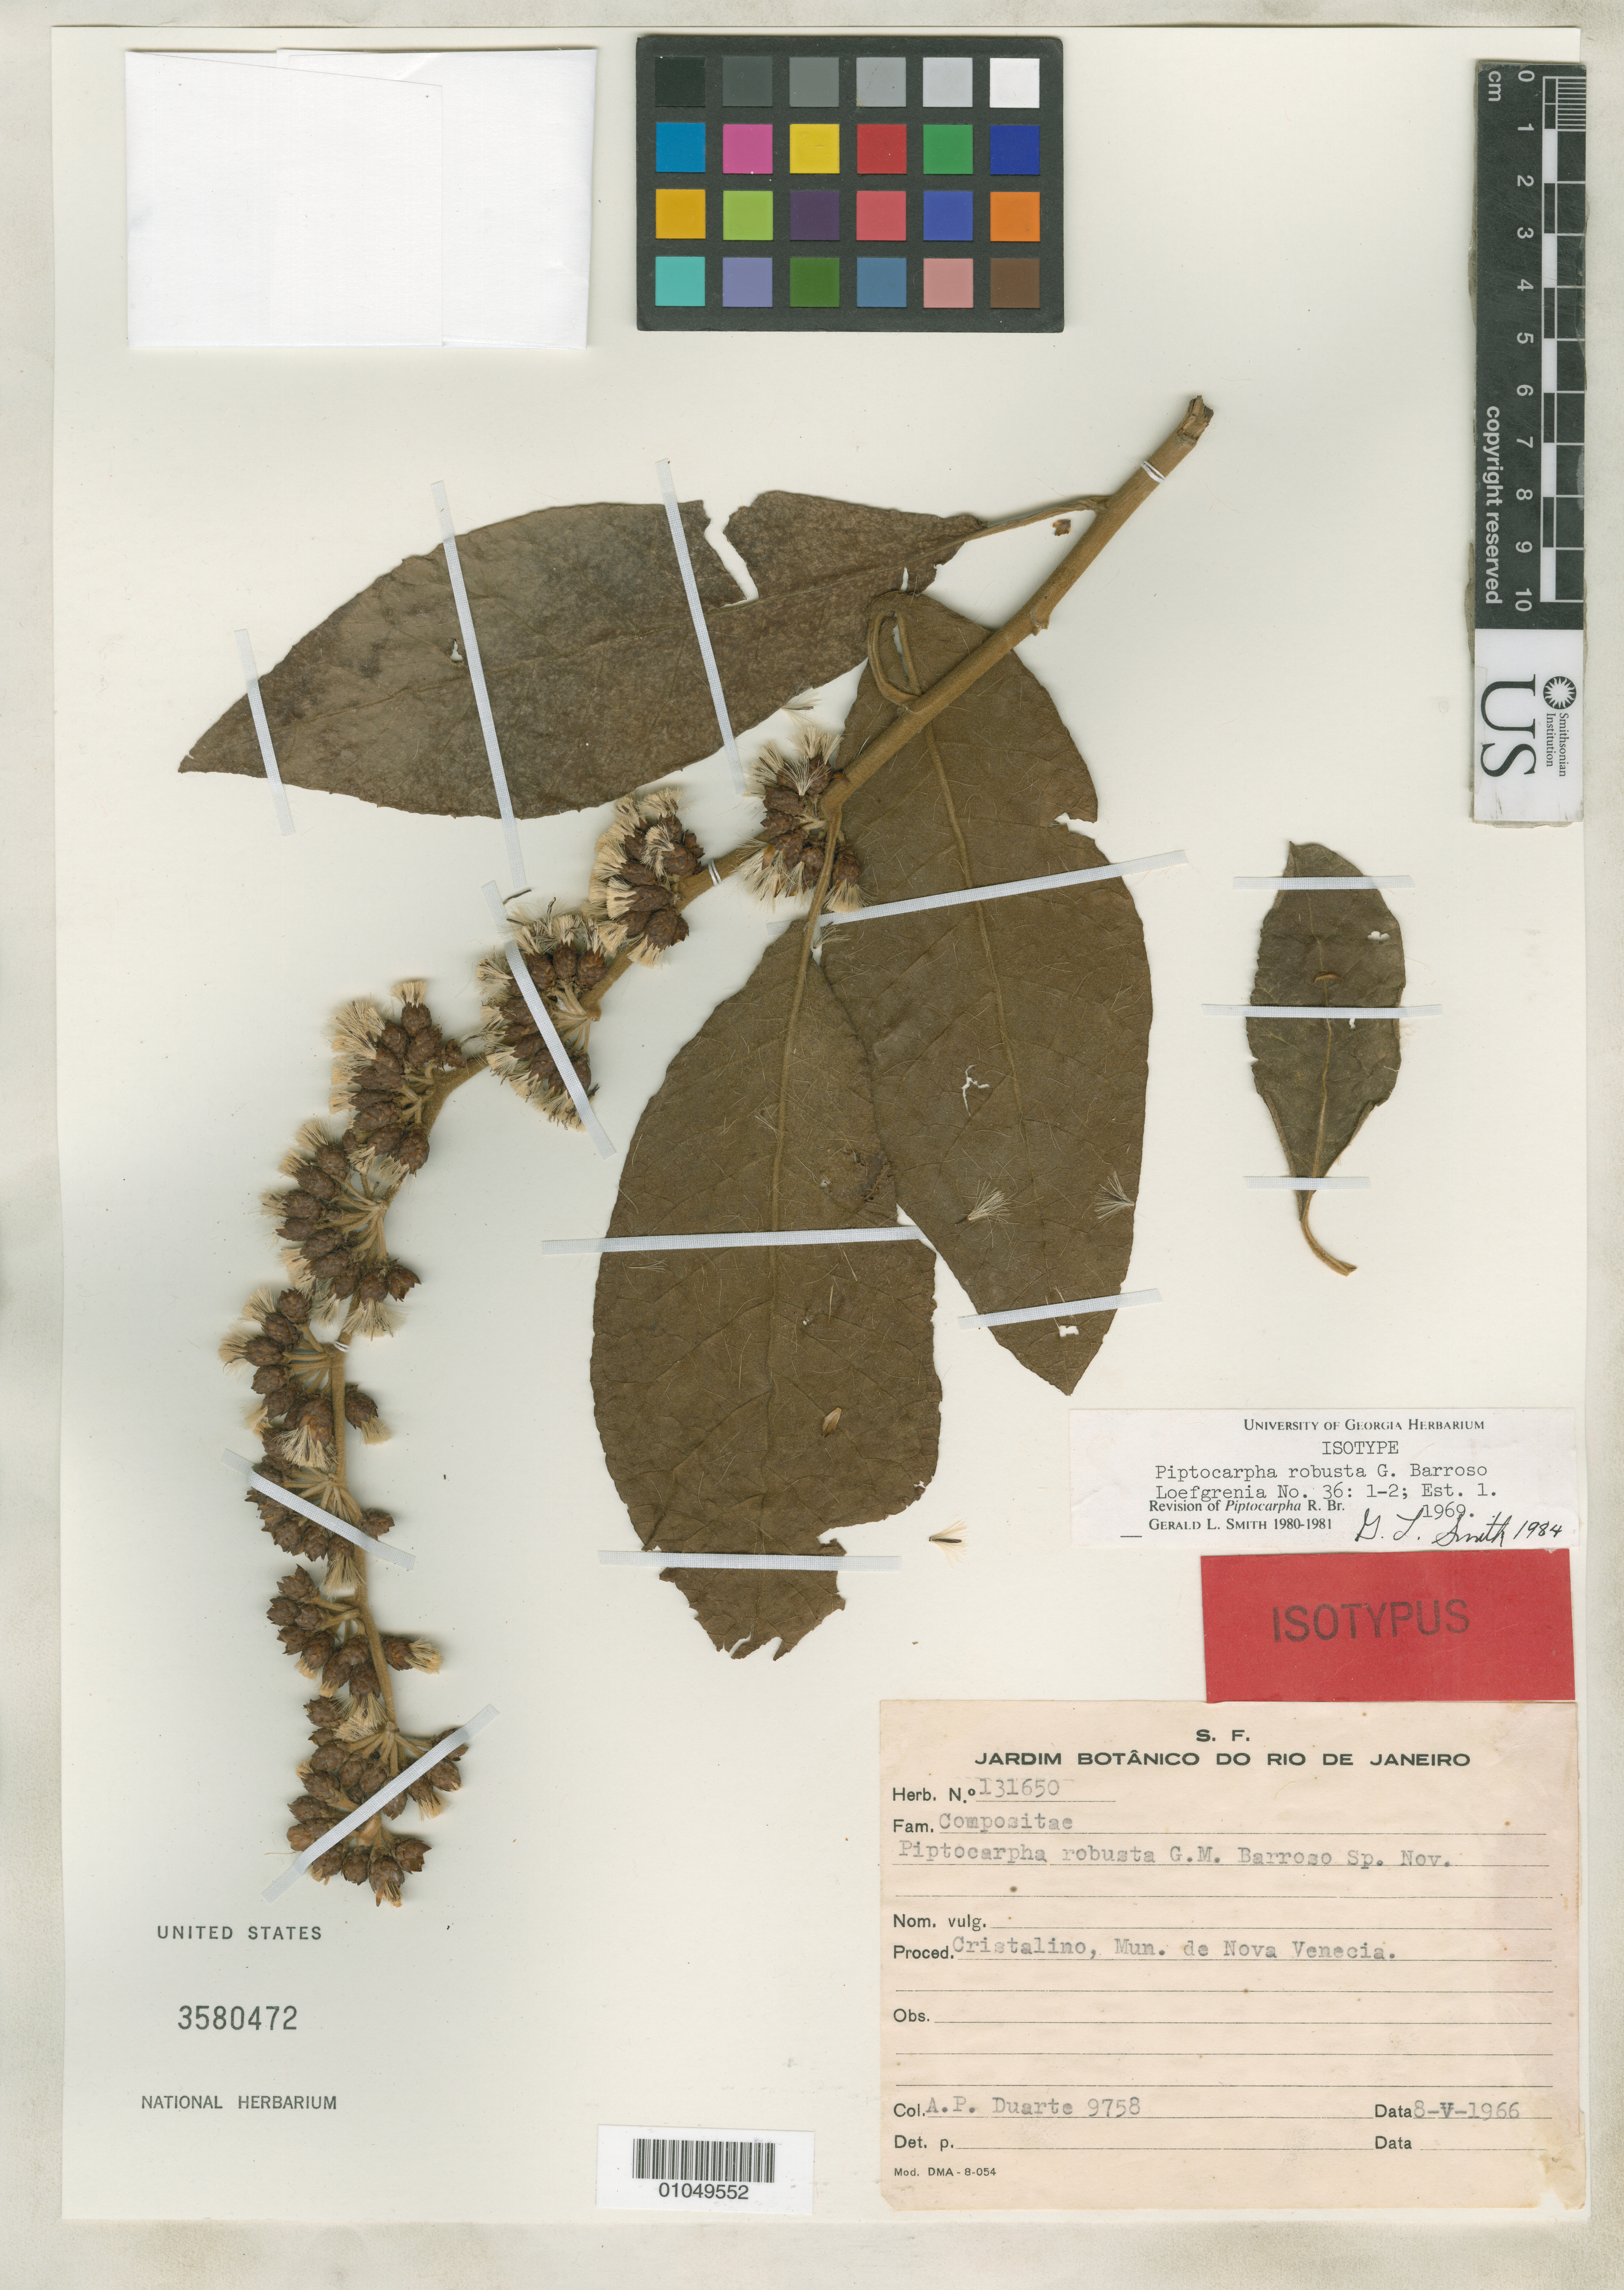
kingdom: Plantae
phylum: Tracheophyta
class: Magnoliopsida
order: Asterales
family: Asteraceae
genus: Piptocarpha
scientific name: Piptocarpha robusta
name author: G.M. Barroso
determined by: Smith, Gerald Lomax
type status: Isotype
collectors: A. P. Duarte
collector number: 9758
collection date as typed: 08 May 1966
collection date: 1966-05-08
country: Brazil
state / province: Minas Gerais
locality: Cristalino, Mun. de Nova Venecia.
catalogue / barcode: US 3580472